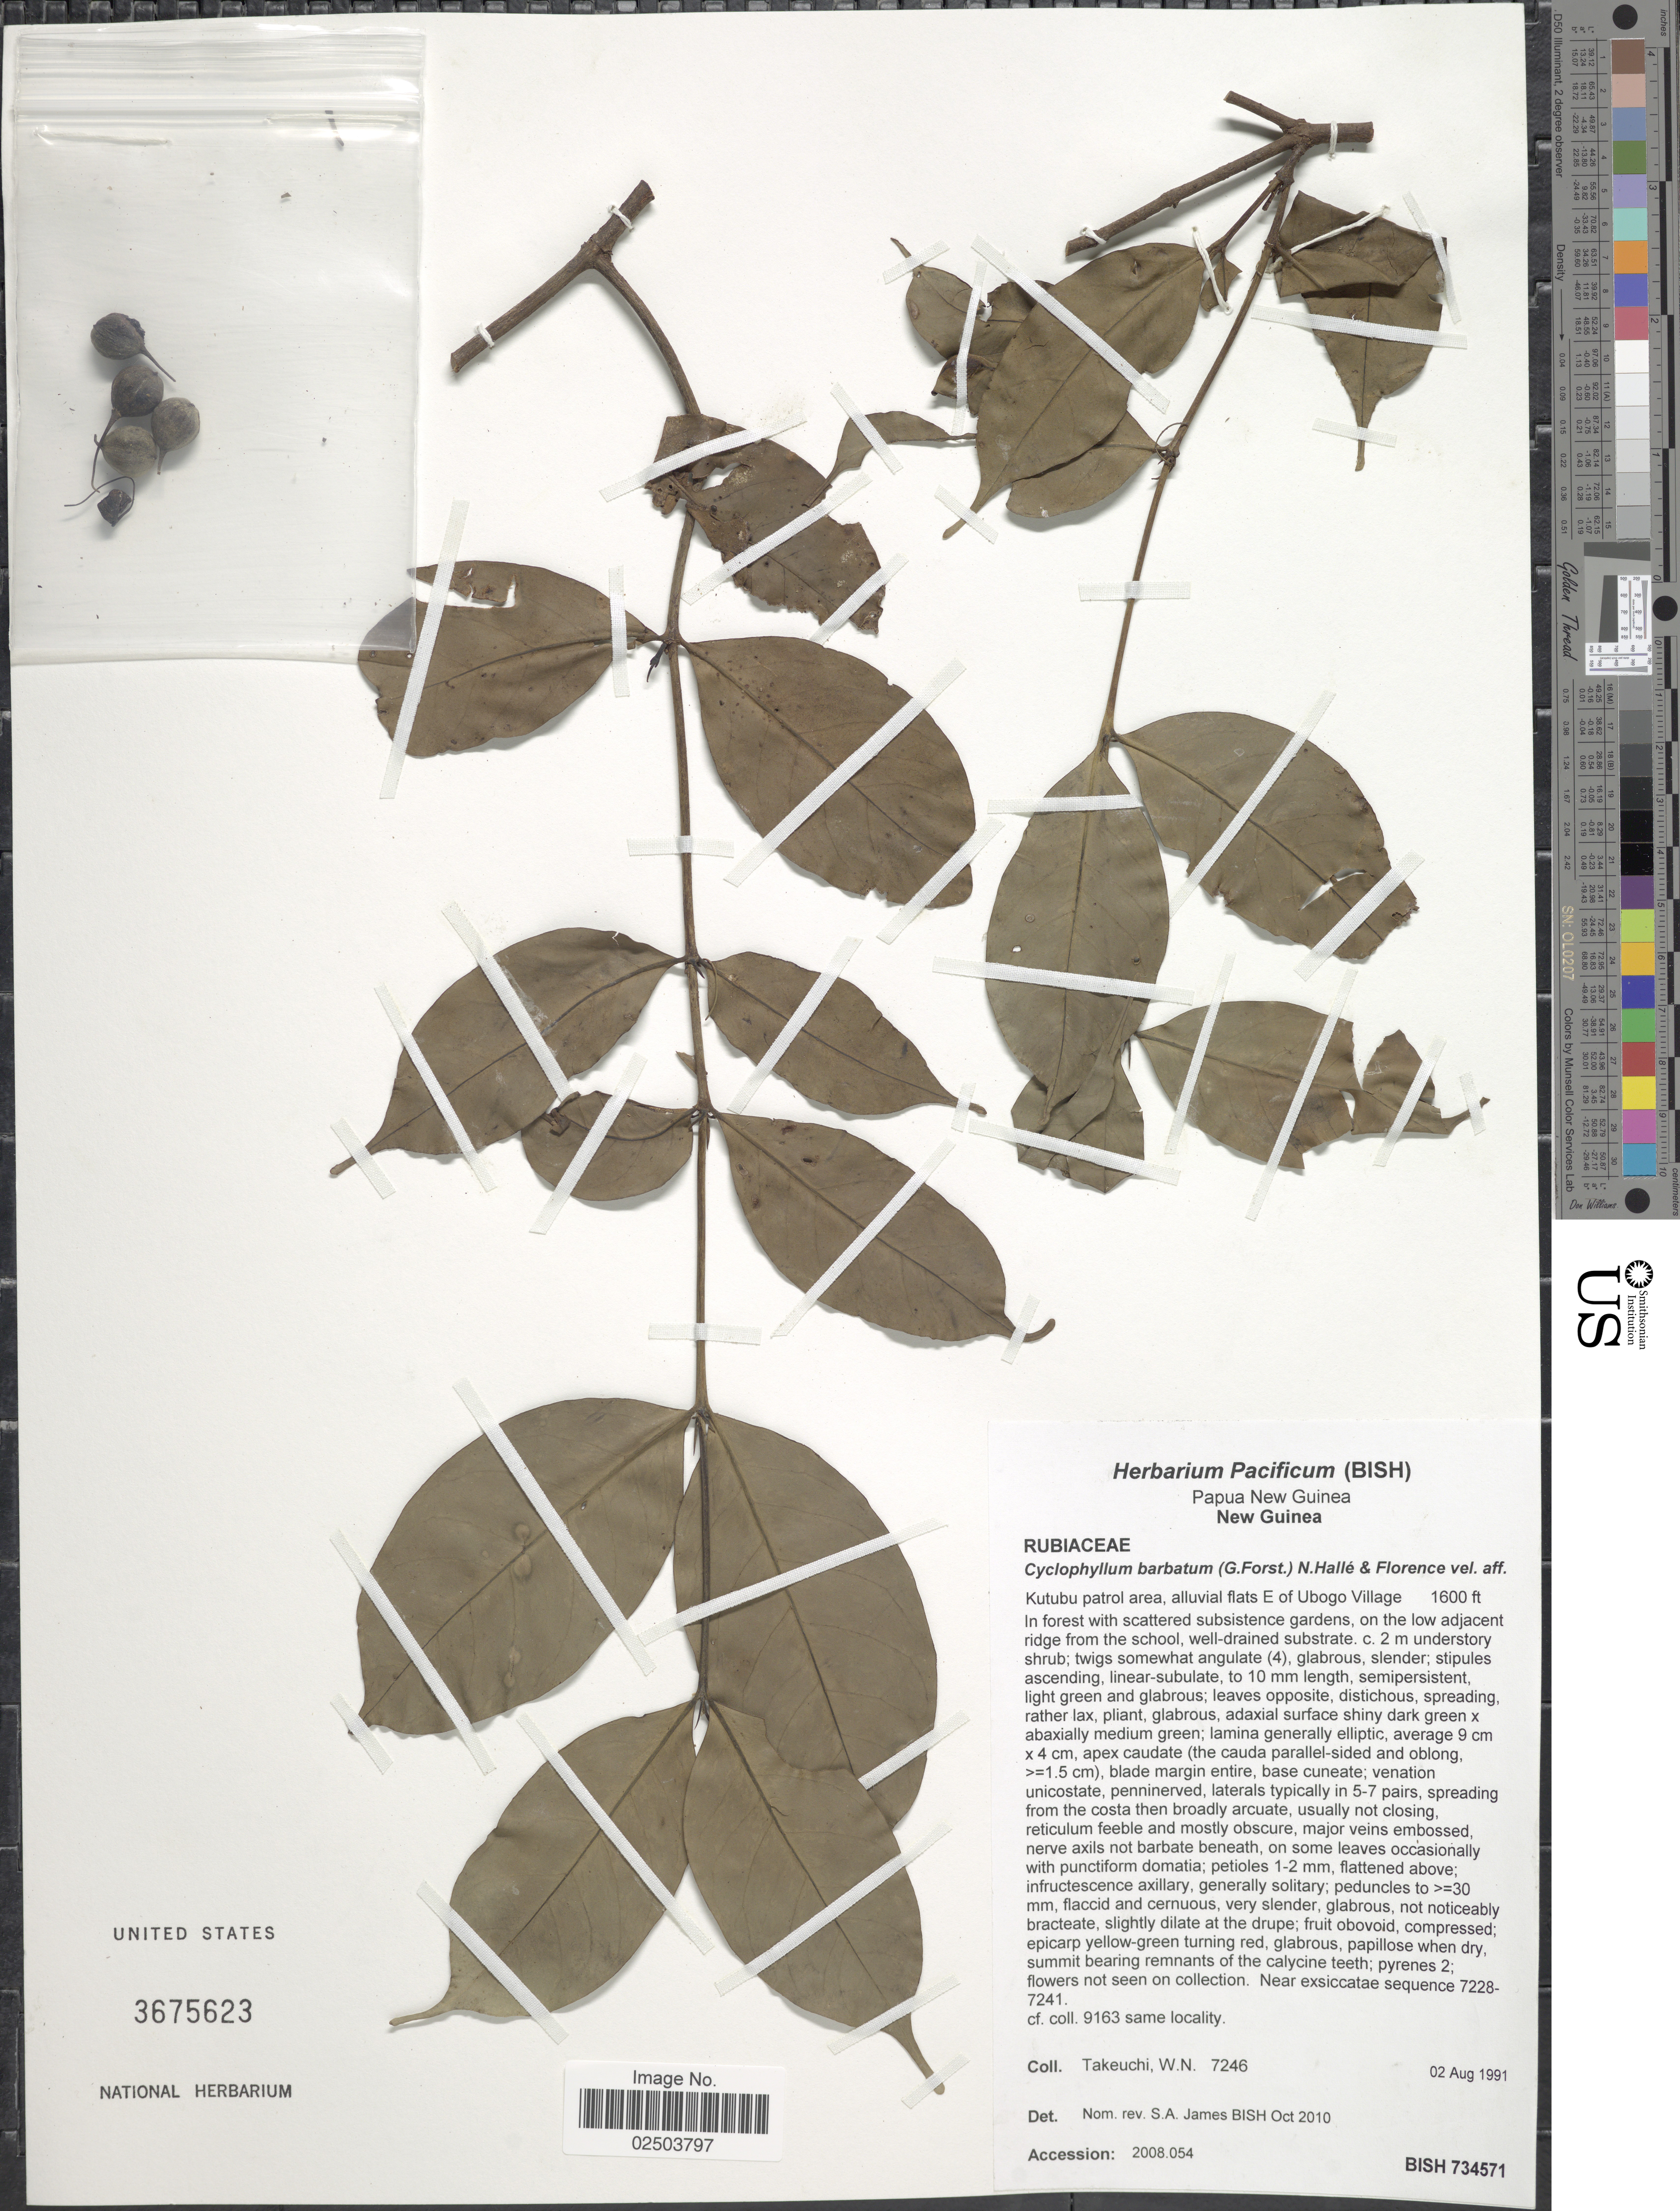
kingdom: Plantae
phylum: Tracheophyta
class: Magnoliopsida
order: Gentianales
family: Rubiaceae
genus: Cyclophyllum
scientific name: Cyclophyllum barbatum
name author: (G. Forst.) N. Hallé & J. Florence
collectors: W. Takeuchi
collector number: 7246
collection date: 1991-08-02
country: Papua New Guinea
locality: New Guinea. Kutubu patrol area, alluvial flats E of Ubogo Village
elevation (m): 488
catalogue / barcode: US 3675623